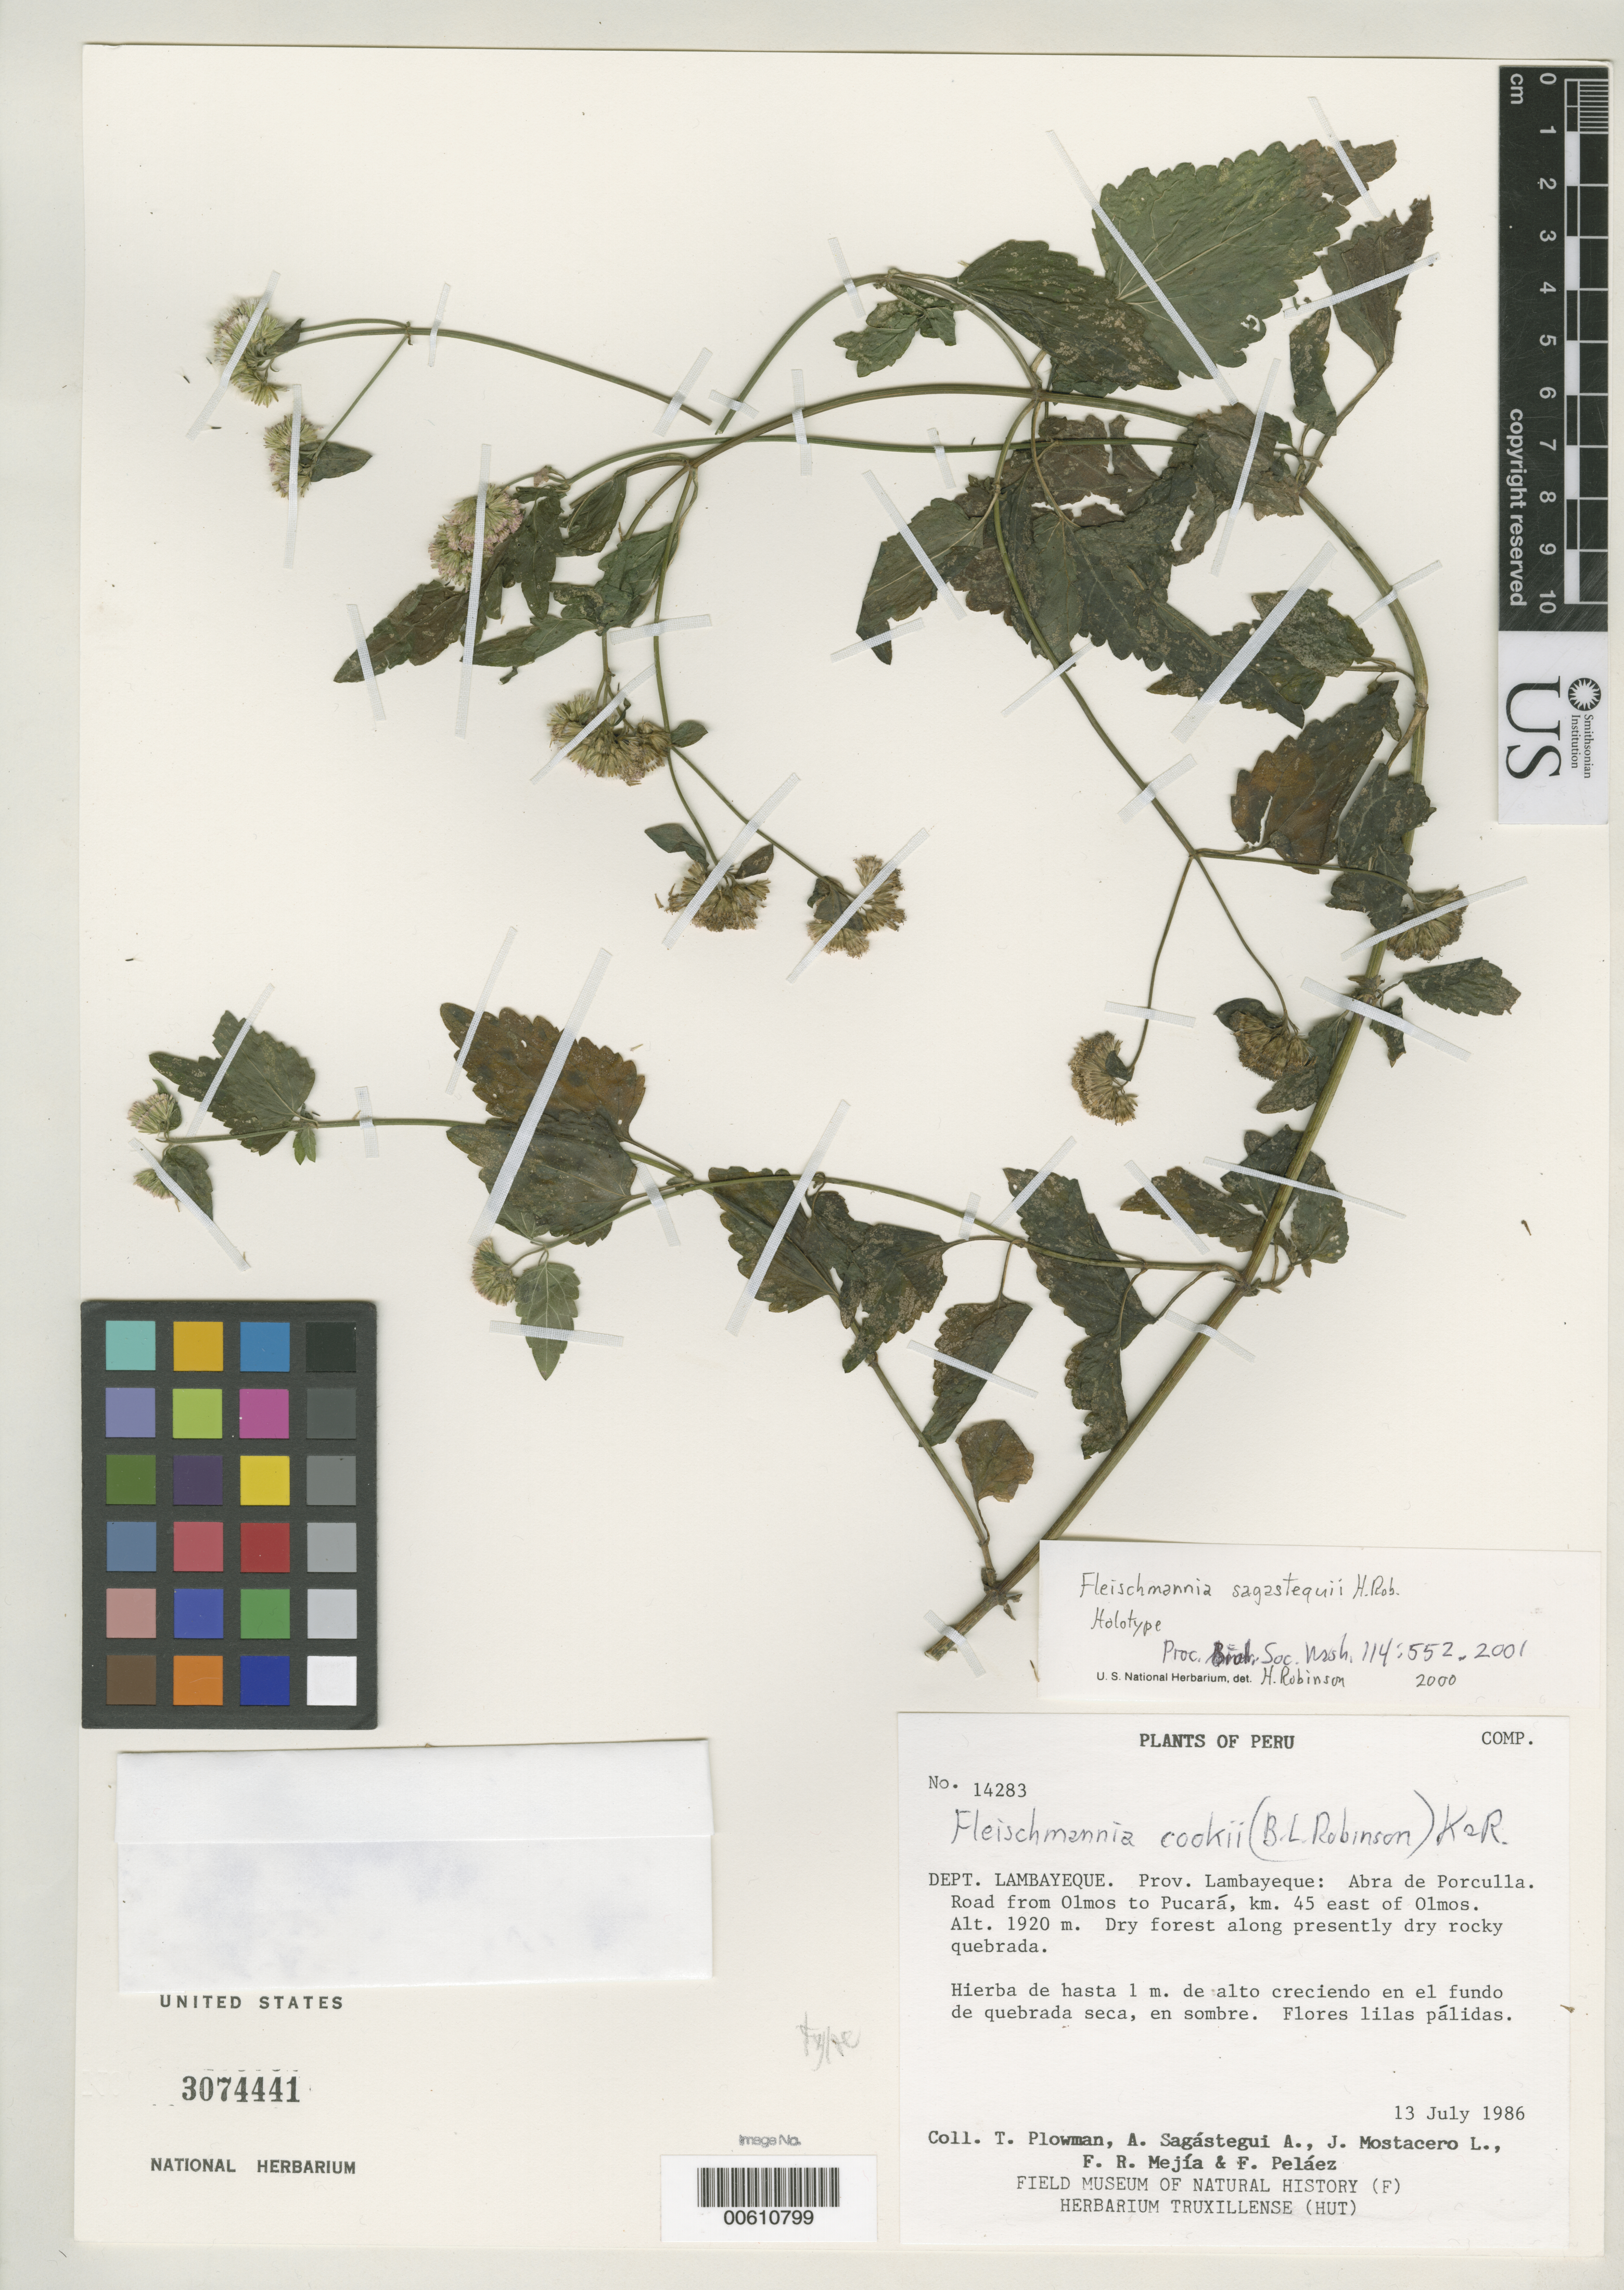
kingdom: Plantae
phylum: Tracheophyta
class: Magnoliopsida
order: Asterales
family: Asteraceae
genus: Fleischmannia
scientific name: Fleischmannia sagasteguii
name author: H. Rob.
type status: Holotype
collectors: T. Plowman, A. Sagástegui A., J. Mostacero L., F. R. Mejia & F. Pelaez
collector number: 14283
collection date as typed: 13 Jul 1986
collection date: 1986-07-13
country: Peru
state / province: Lambayeque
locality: Abra de Porculla, road from Olmos to Pucara, E of Olmos.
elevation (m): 1920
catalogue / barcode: US 3074441